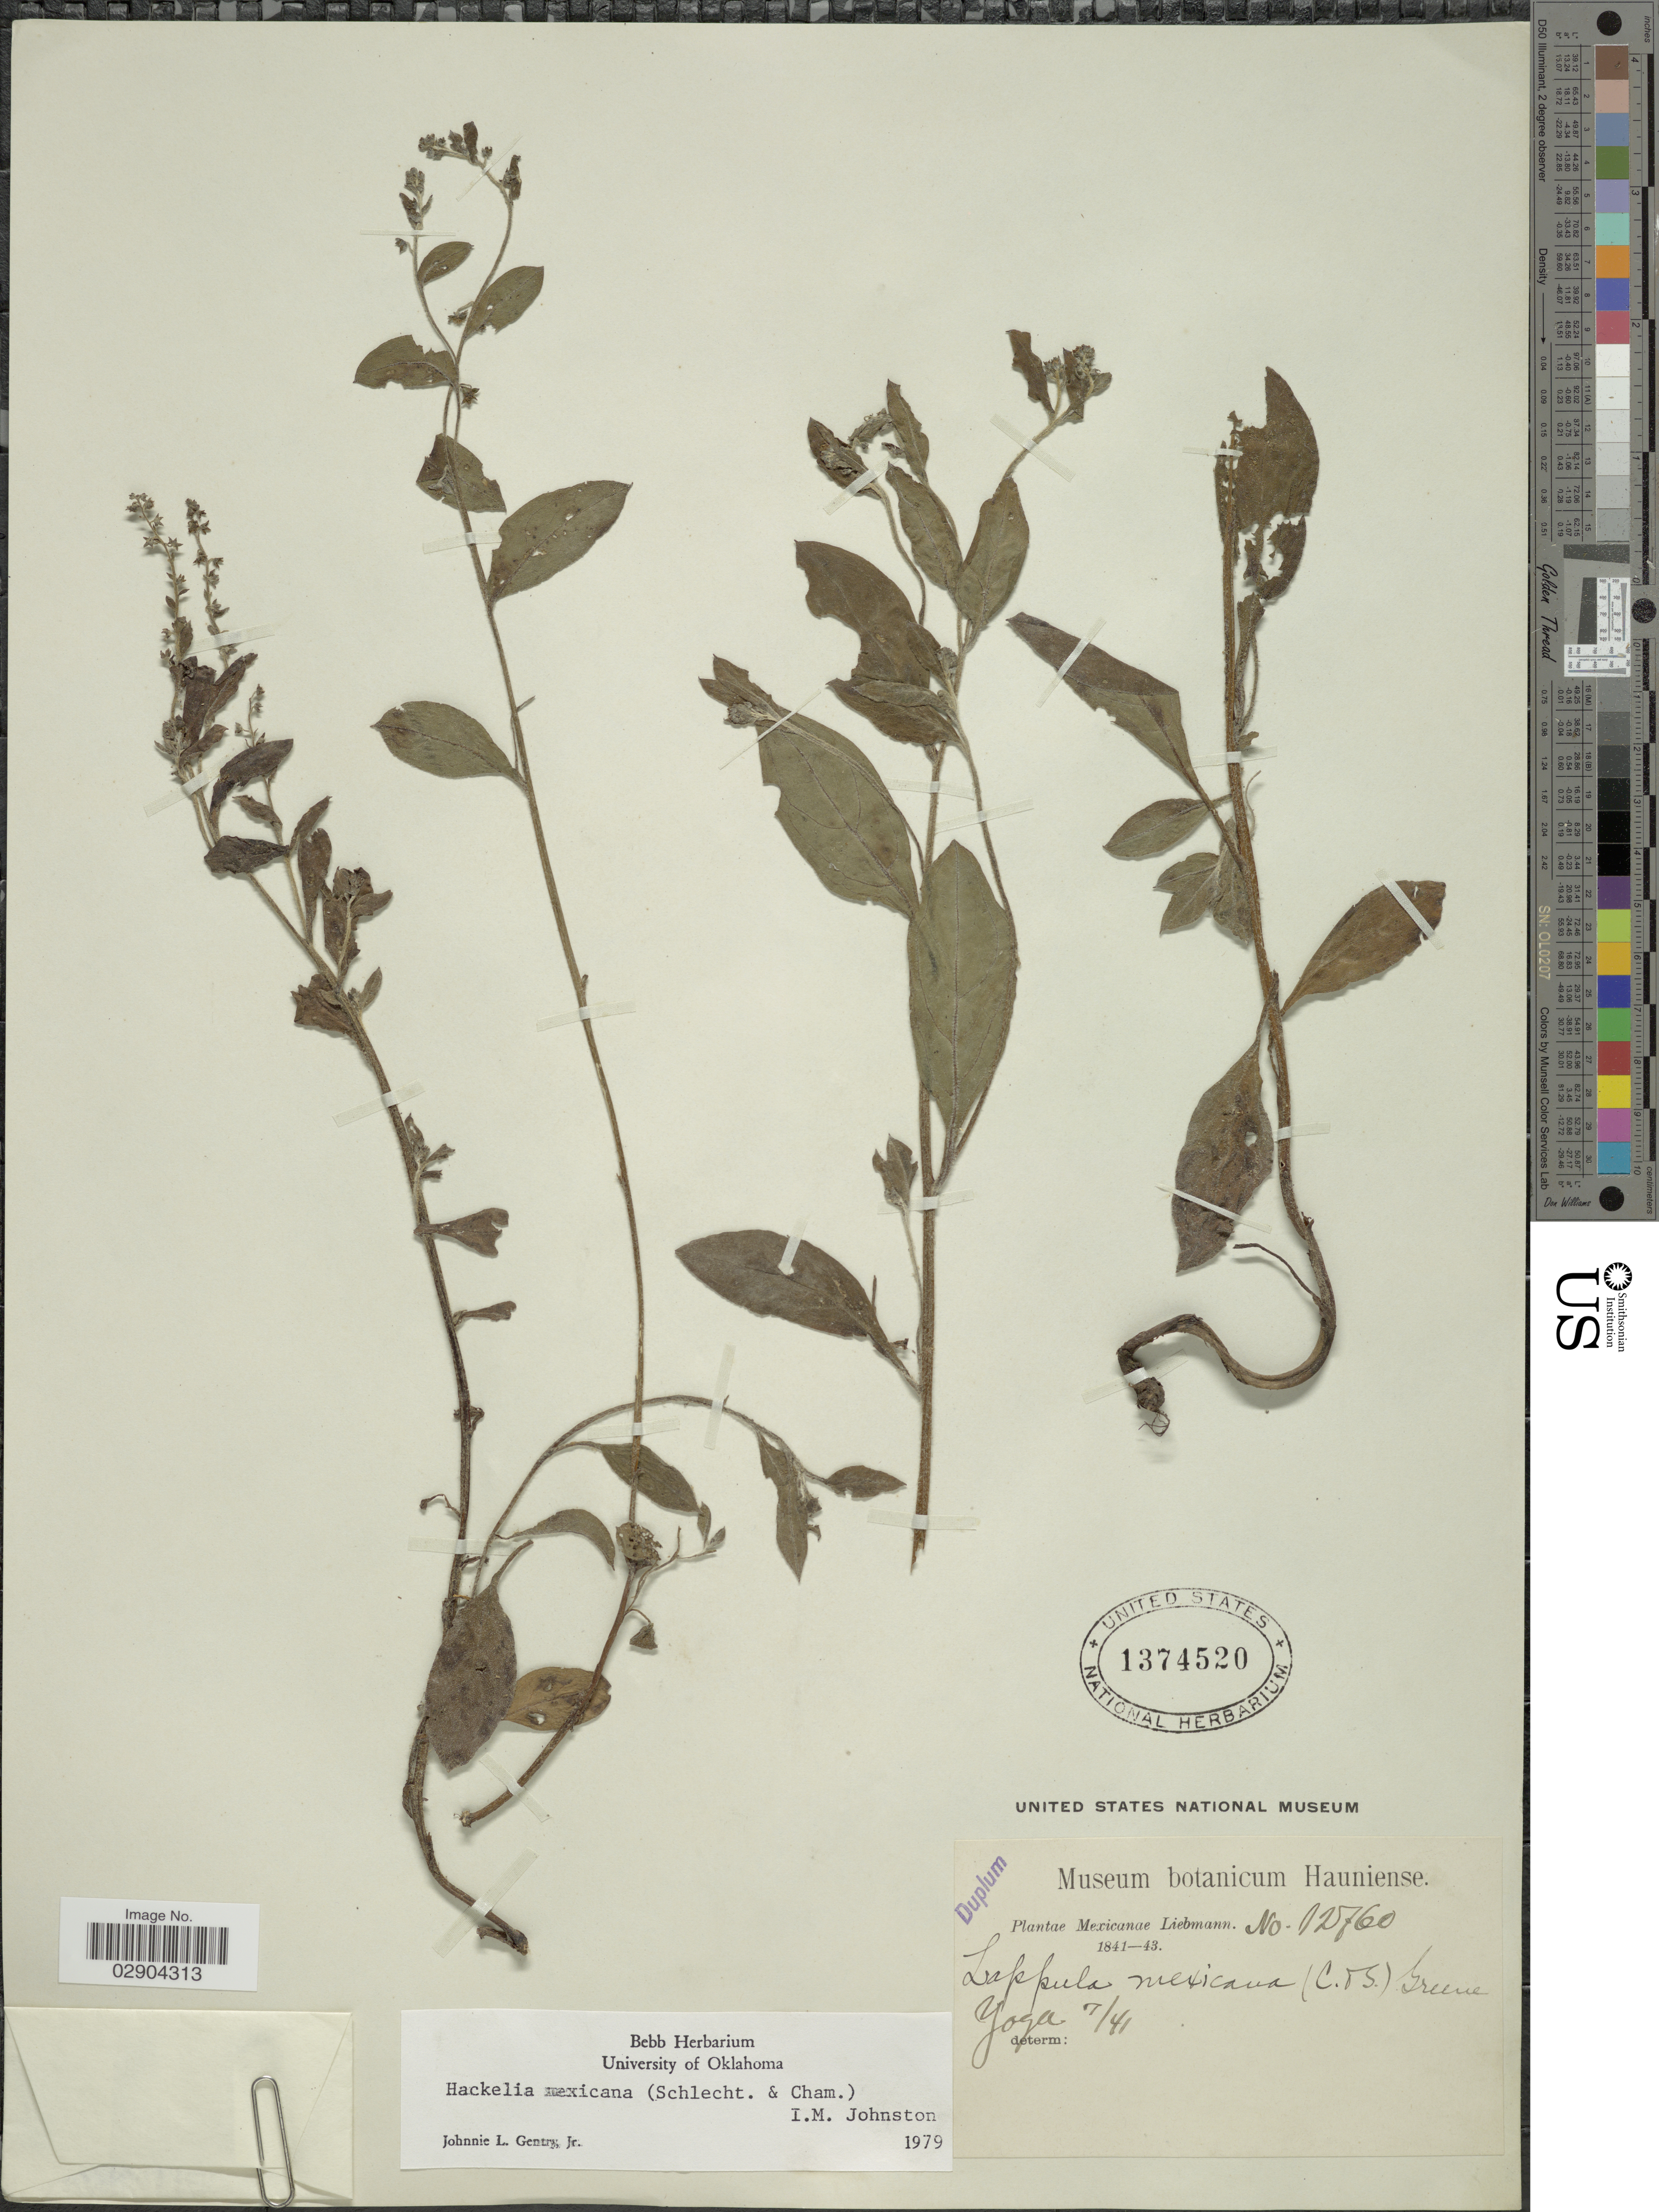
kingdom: Plantae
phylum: Tracheophyta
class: Magnoliopsida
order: Boraginales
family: Boraginaceae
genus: Hackelia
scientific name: Hackelia mexicana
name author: (Schltdl. & Cham.) I.M. Johnst.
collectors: Liebmann, --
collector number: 12760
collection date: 1841-07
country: Mexico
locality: Yoga.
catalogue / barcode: US 1374520